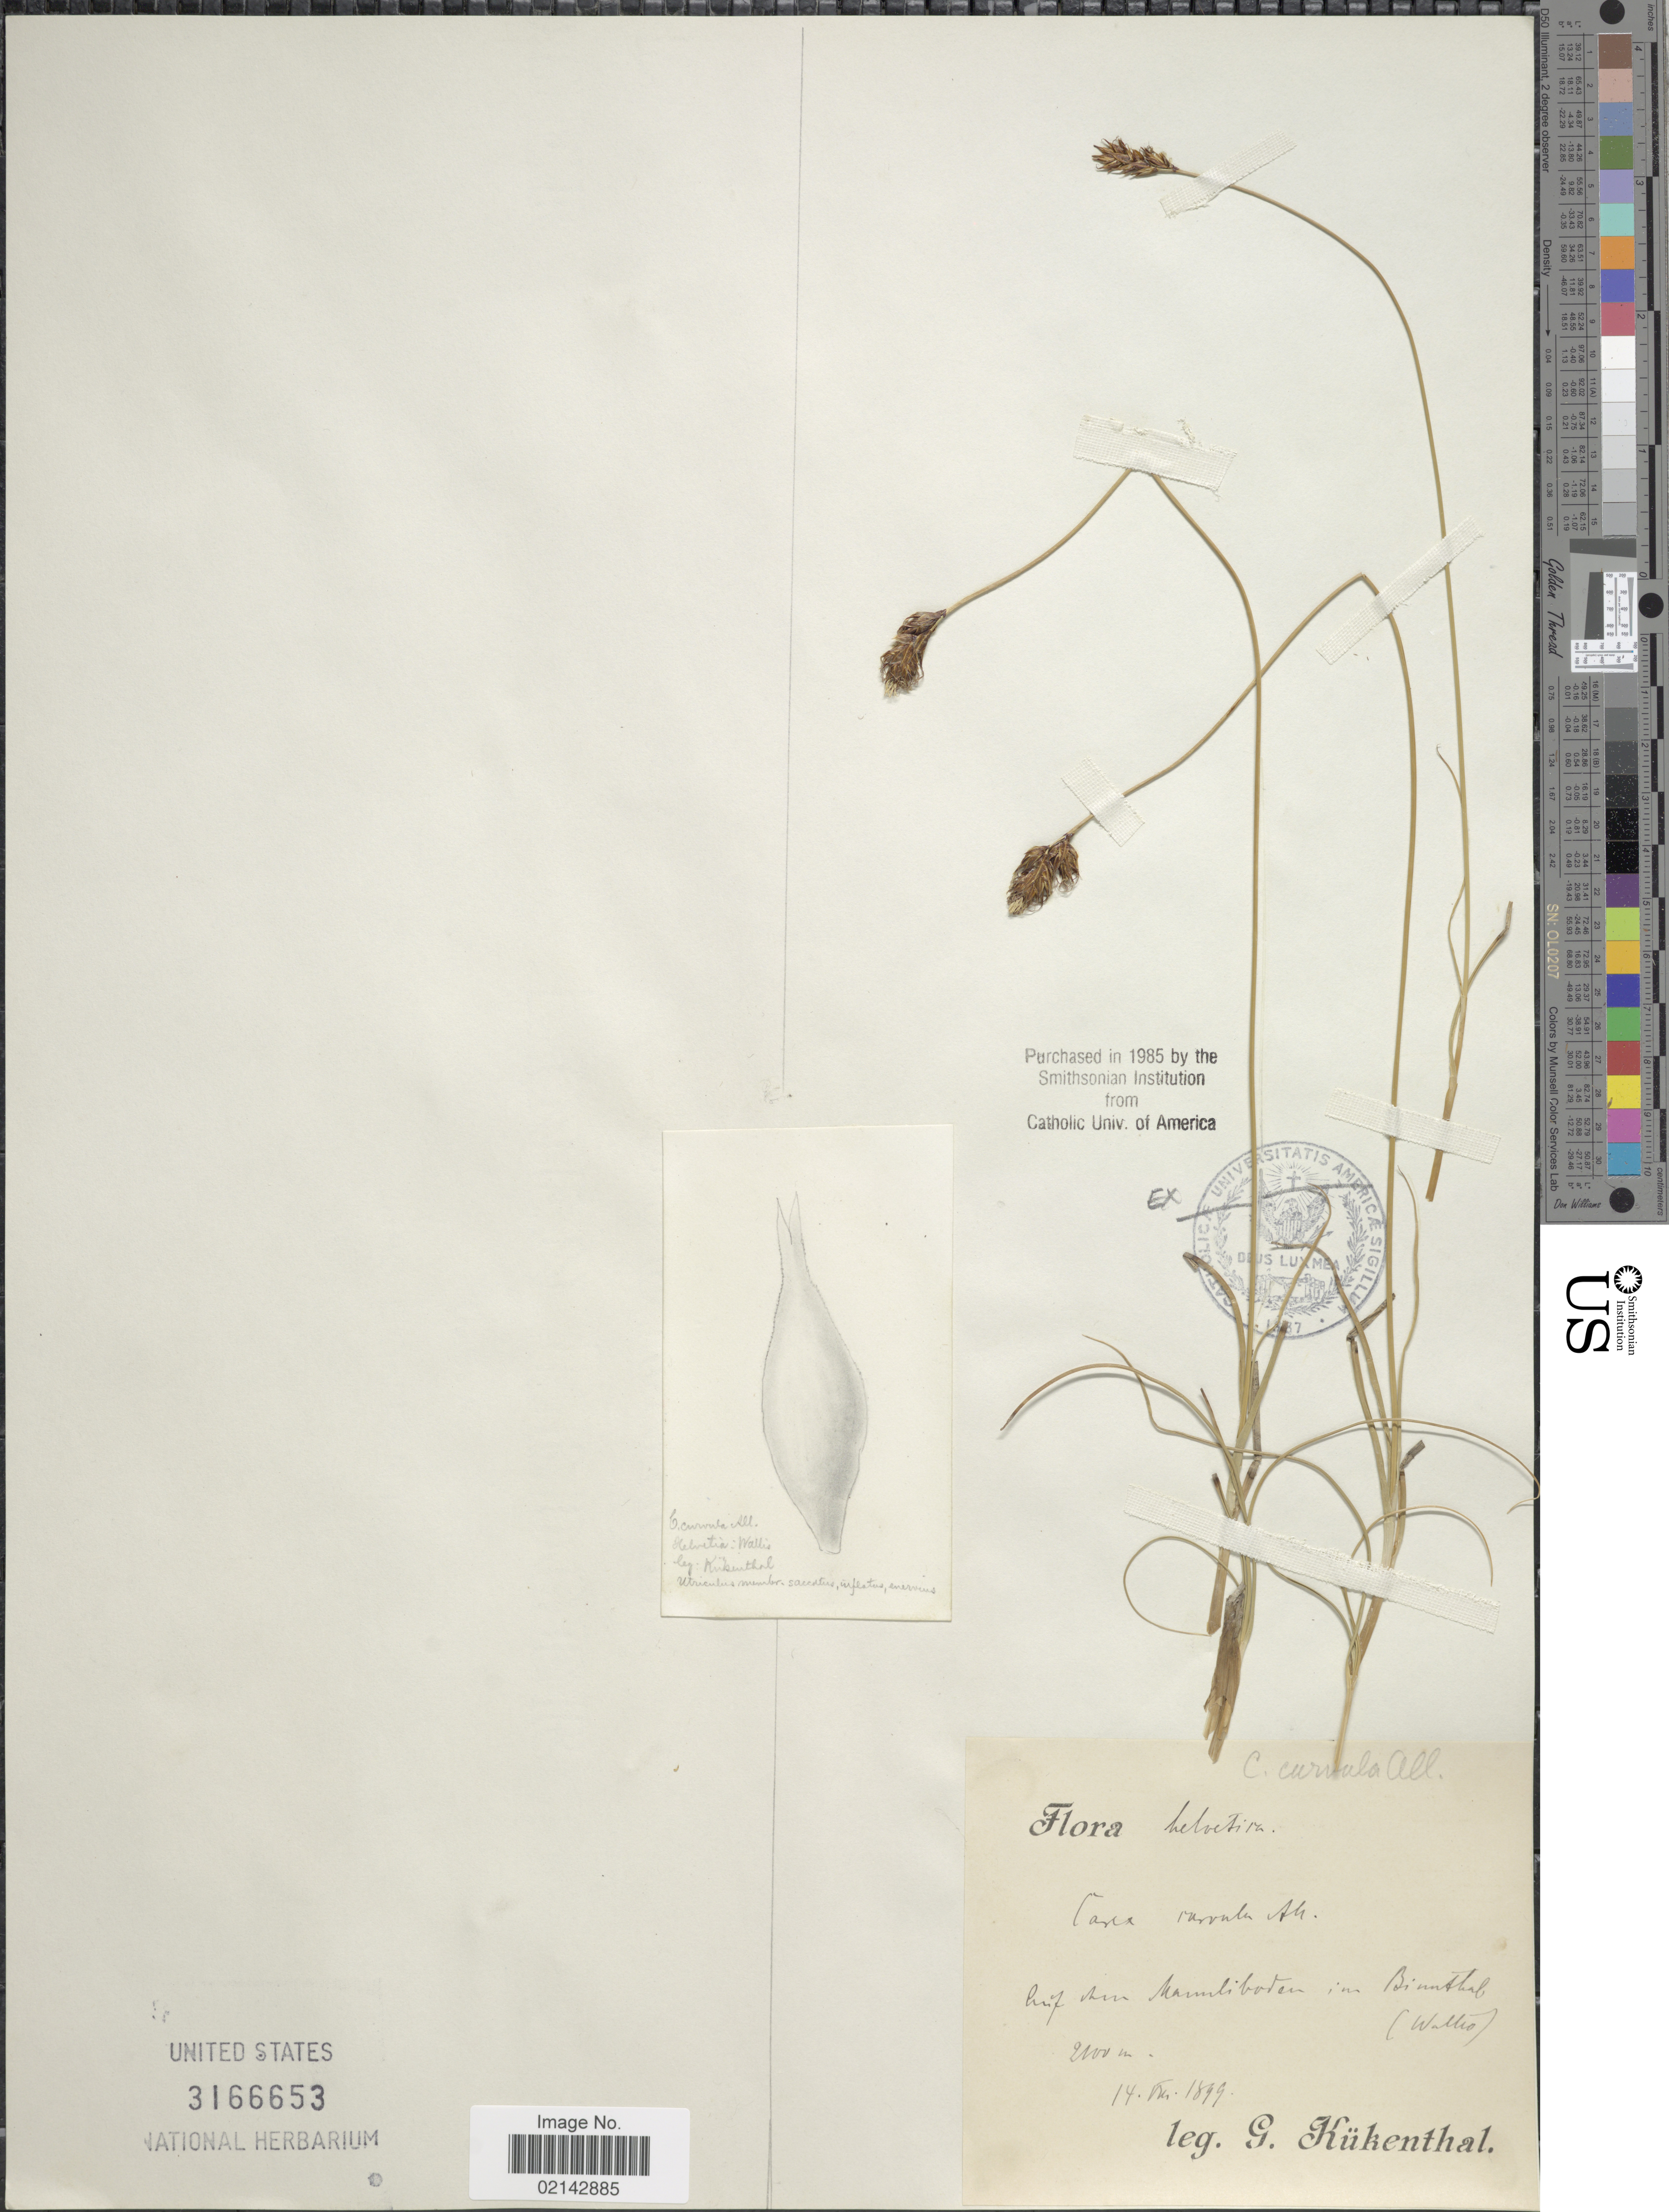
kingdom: Plantae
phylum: Tracheophyta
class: Liliopsida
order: Poales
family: Cyperaceae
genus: Carex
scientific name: Carex curvula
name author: All.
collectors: G. Kükenthal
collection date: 1899-07-14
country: Switzerland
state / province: Valais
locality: Helvetica. Binnthal (Wallis).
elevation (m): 2100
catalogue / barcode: US 3166653